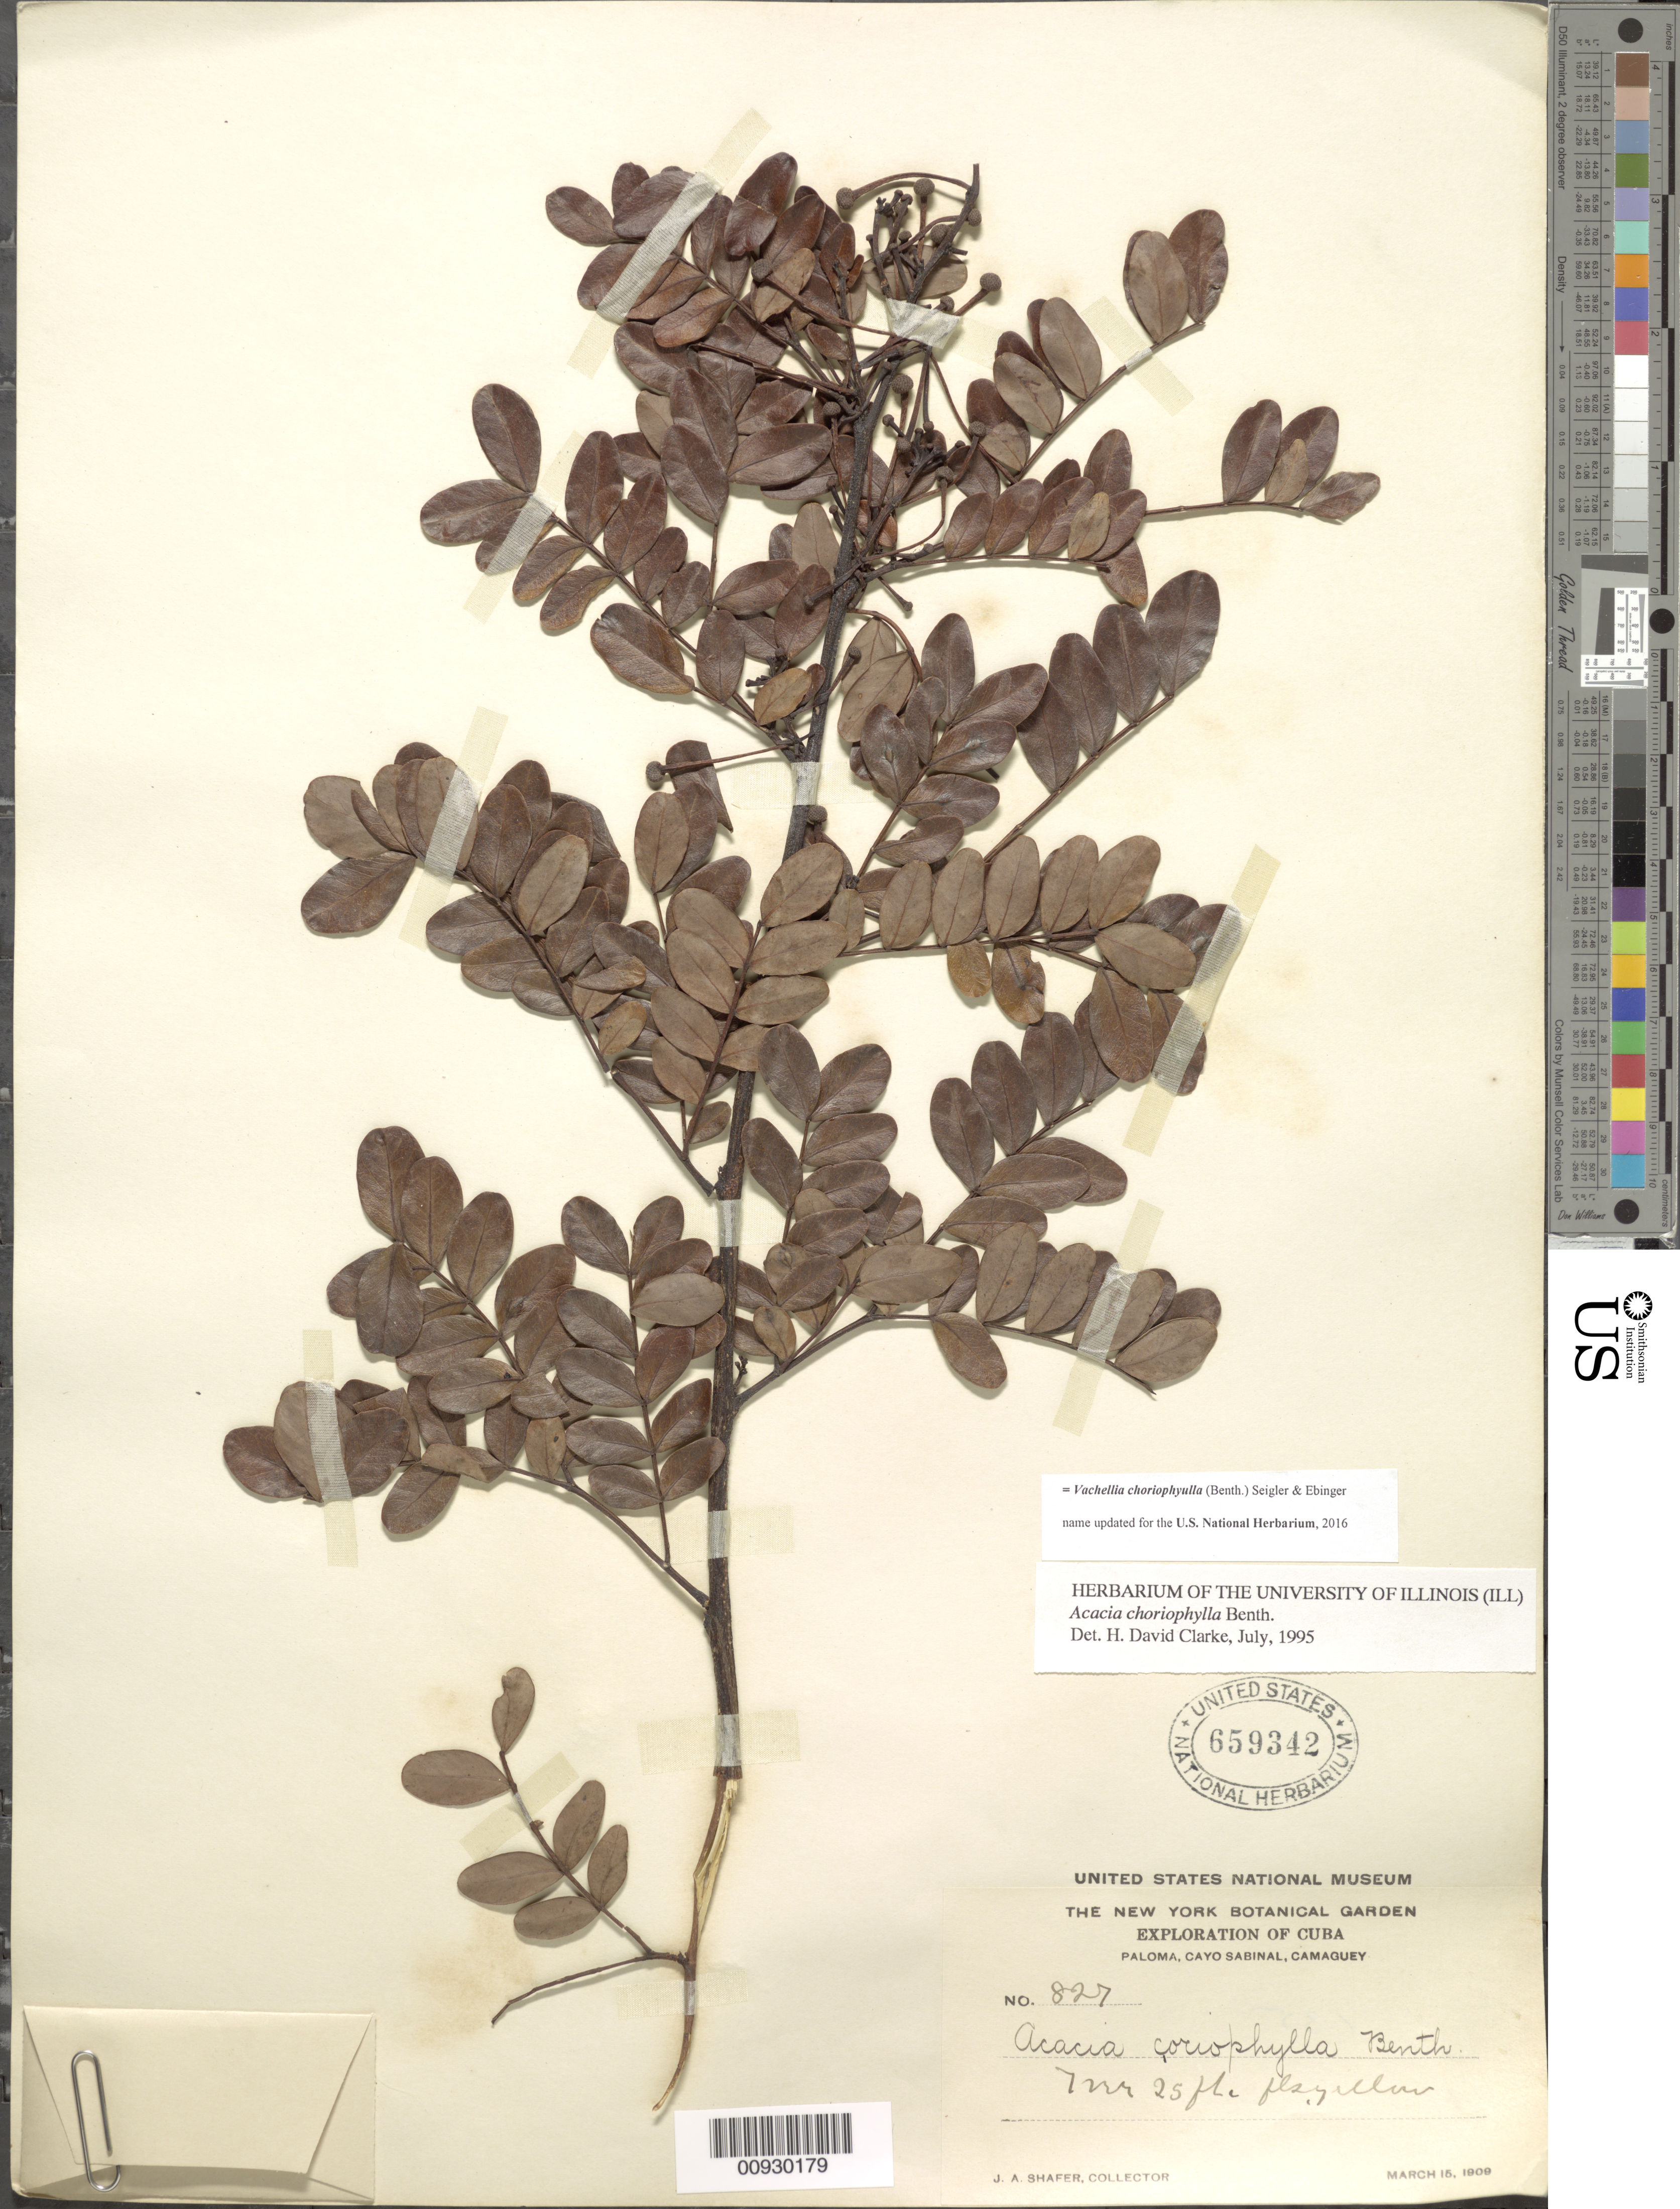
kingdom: Plantae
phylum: Tracheophyta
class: Magnoliopsida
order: Fabales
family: Fabaceae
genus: Vachellia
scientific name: Vachellia choriophylla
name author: (Benth.) Seigler & Ebinger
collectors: J. A. Shafer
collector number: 827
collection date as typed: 15 Mar 1909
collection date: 1909-03-15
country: Cuba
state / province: Camagüey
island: Cuba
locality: Paloma, Cayo Sabinal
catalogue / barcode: US 659342